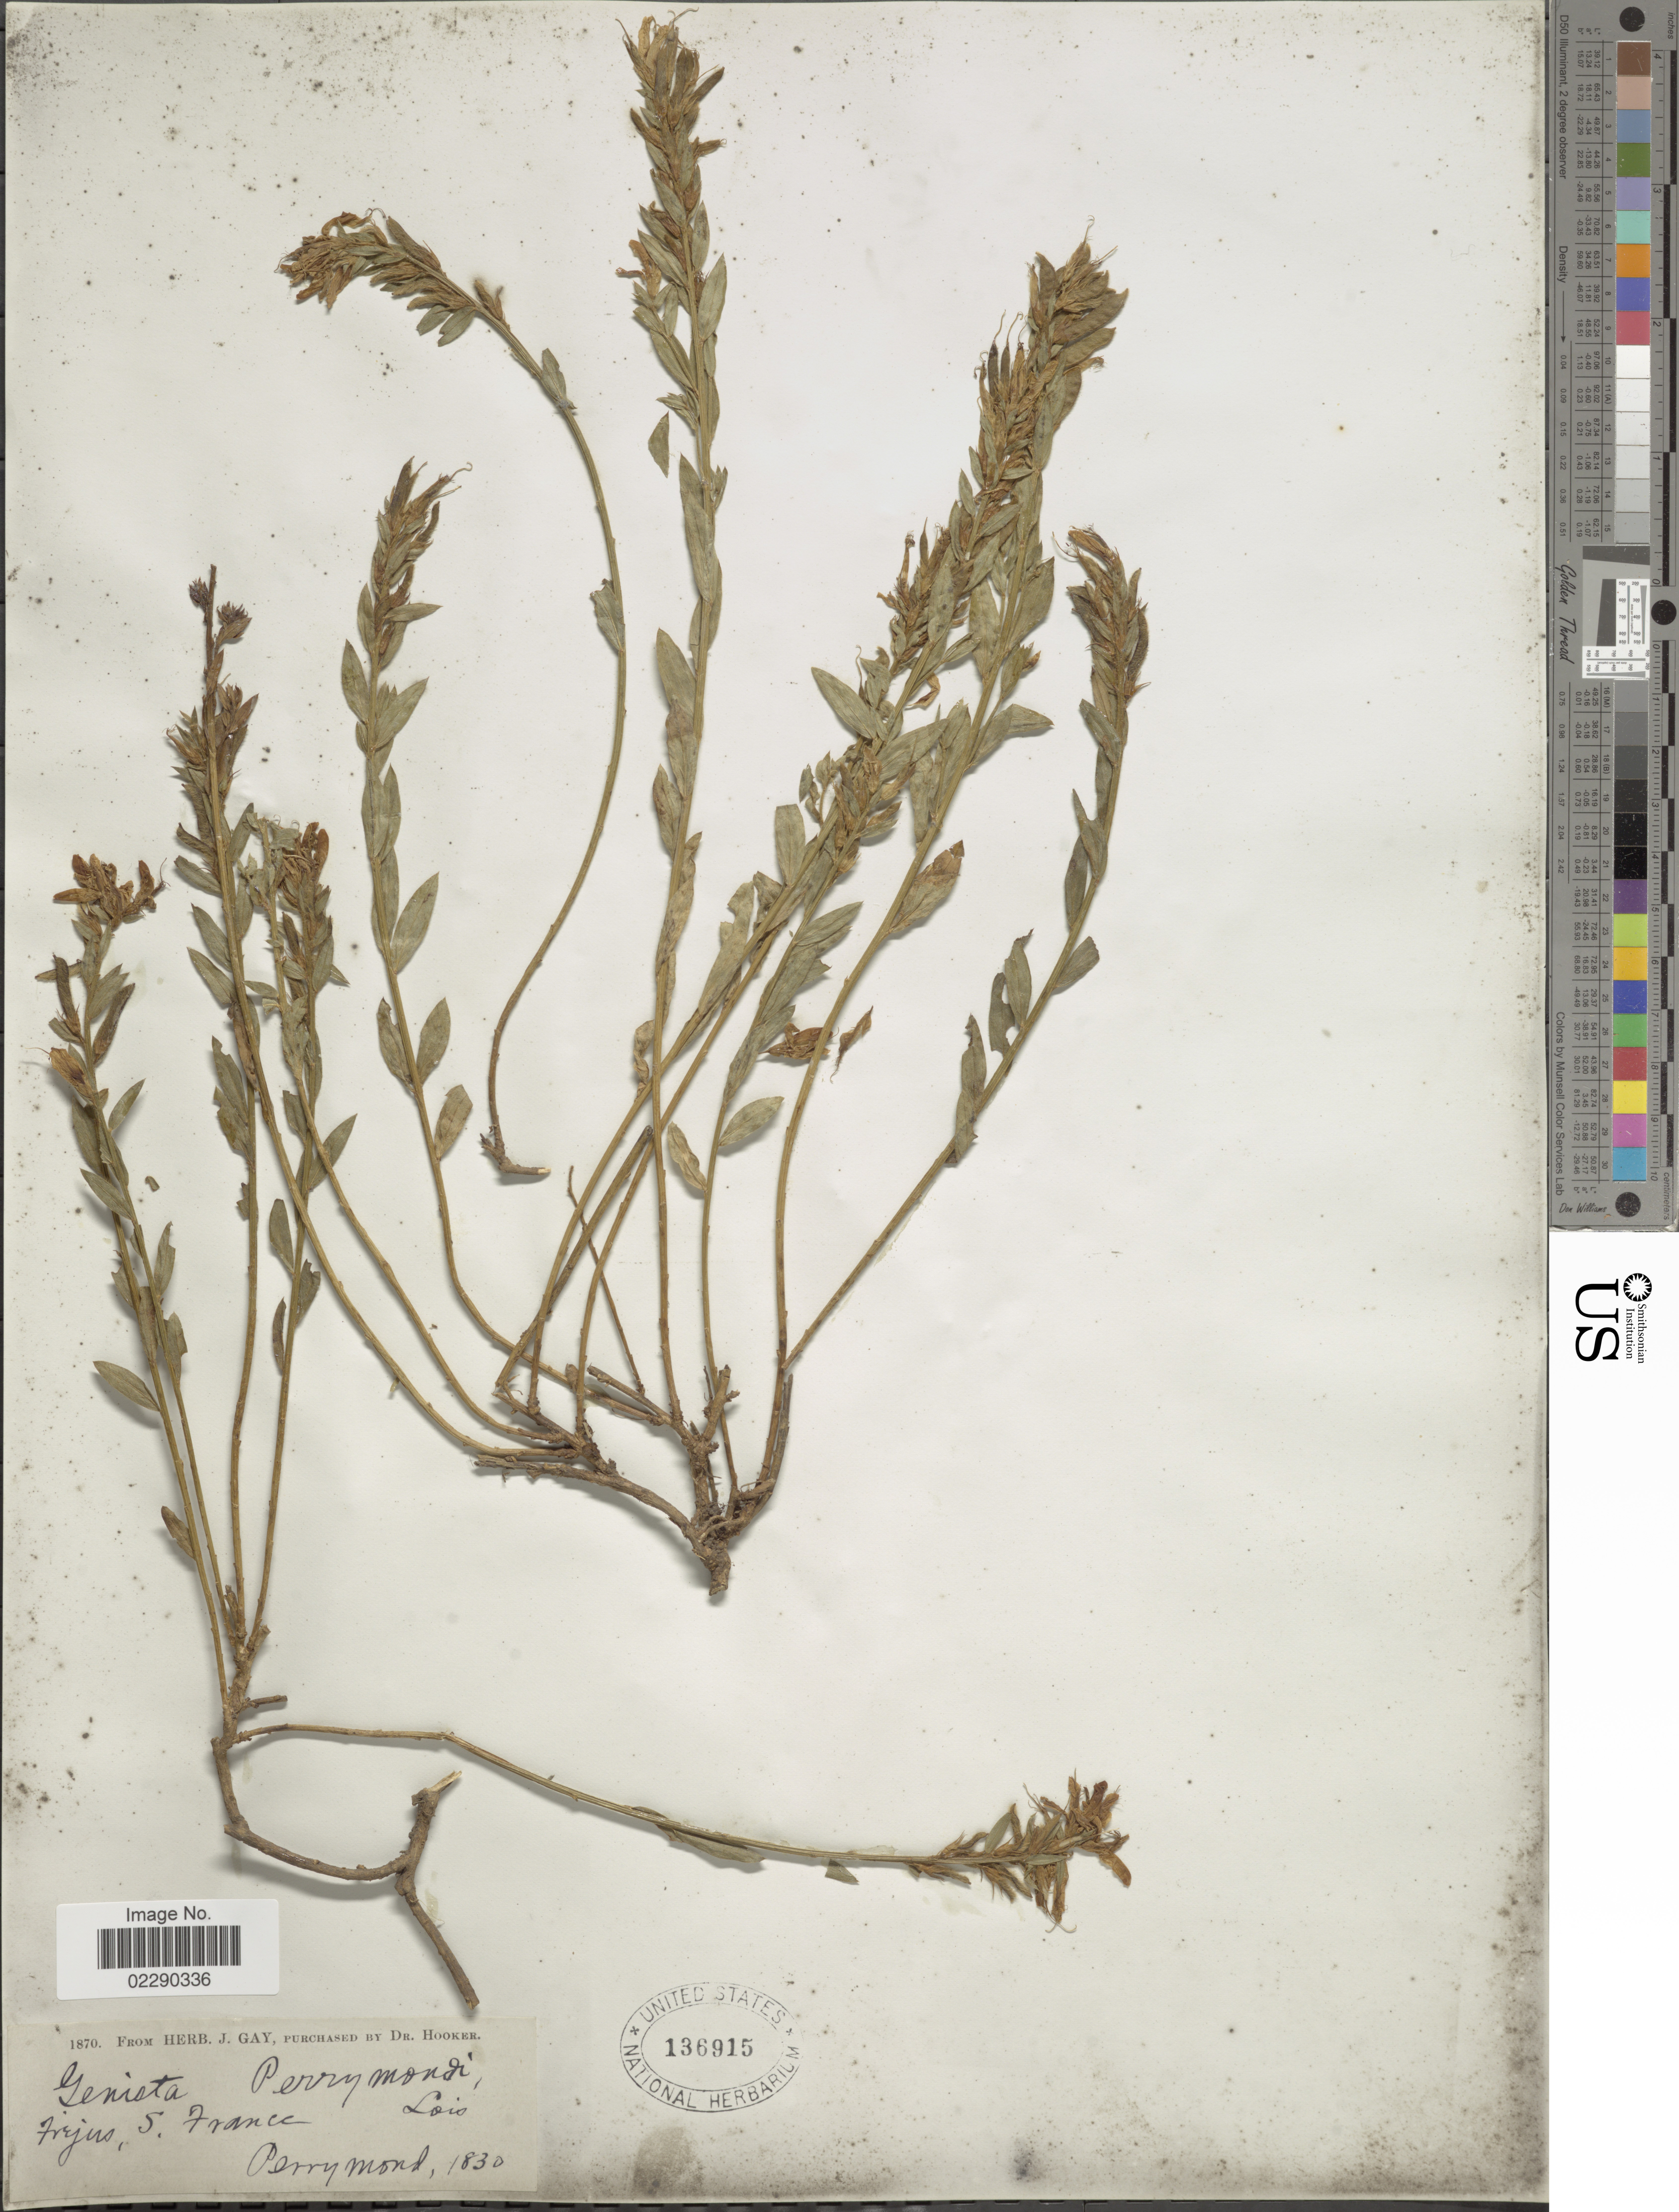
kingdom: Plantae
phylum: Tracheophyta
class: Magnoliopsida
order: Fabales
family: Fabaceae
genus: Genista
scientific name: Genista perrymondi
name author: Loisel.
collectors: P. Mond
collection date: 1830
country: France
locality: Frejus, S. France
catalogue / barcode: US 136915